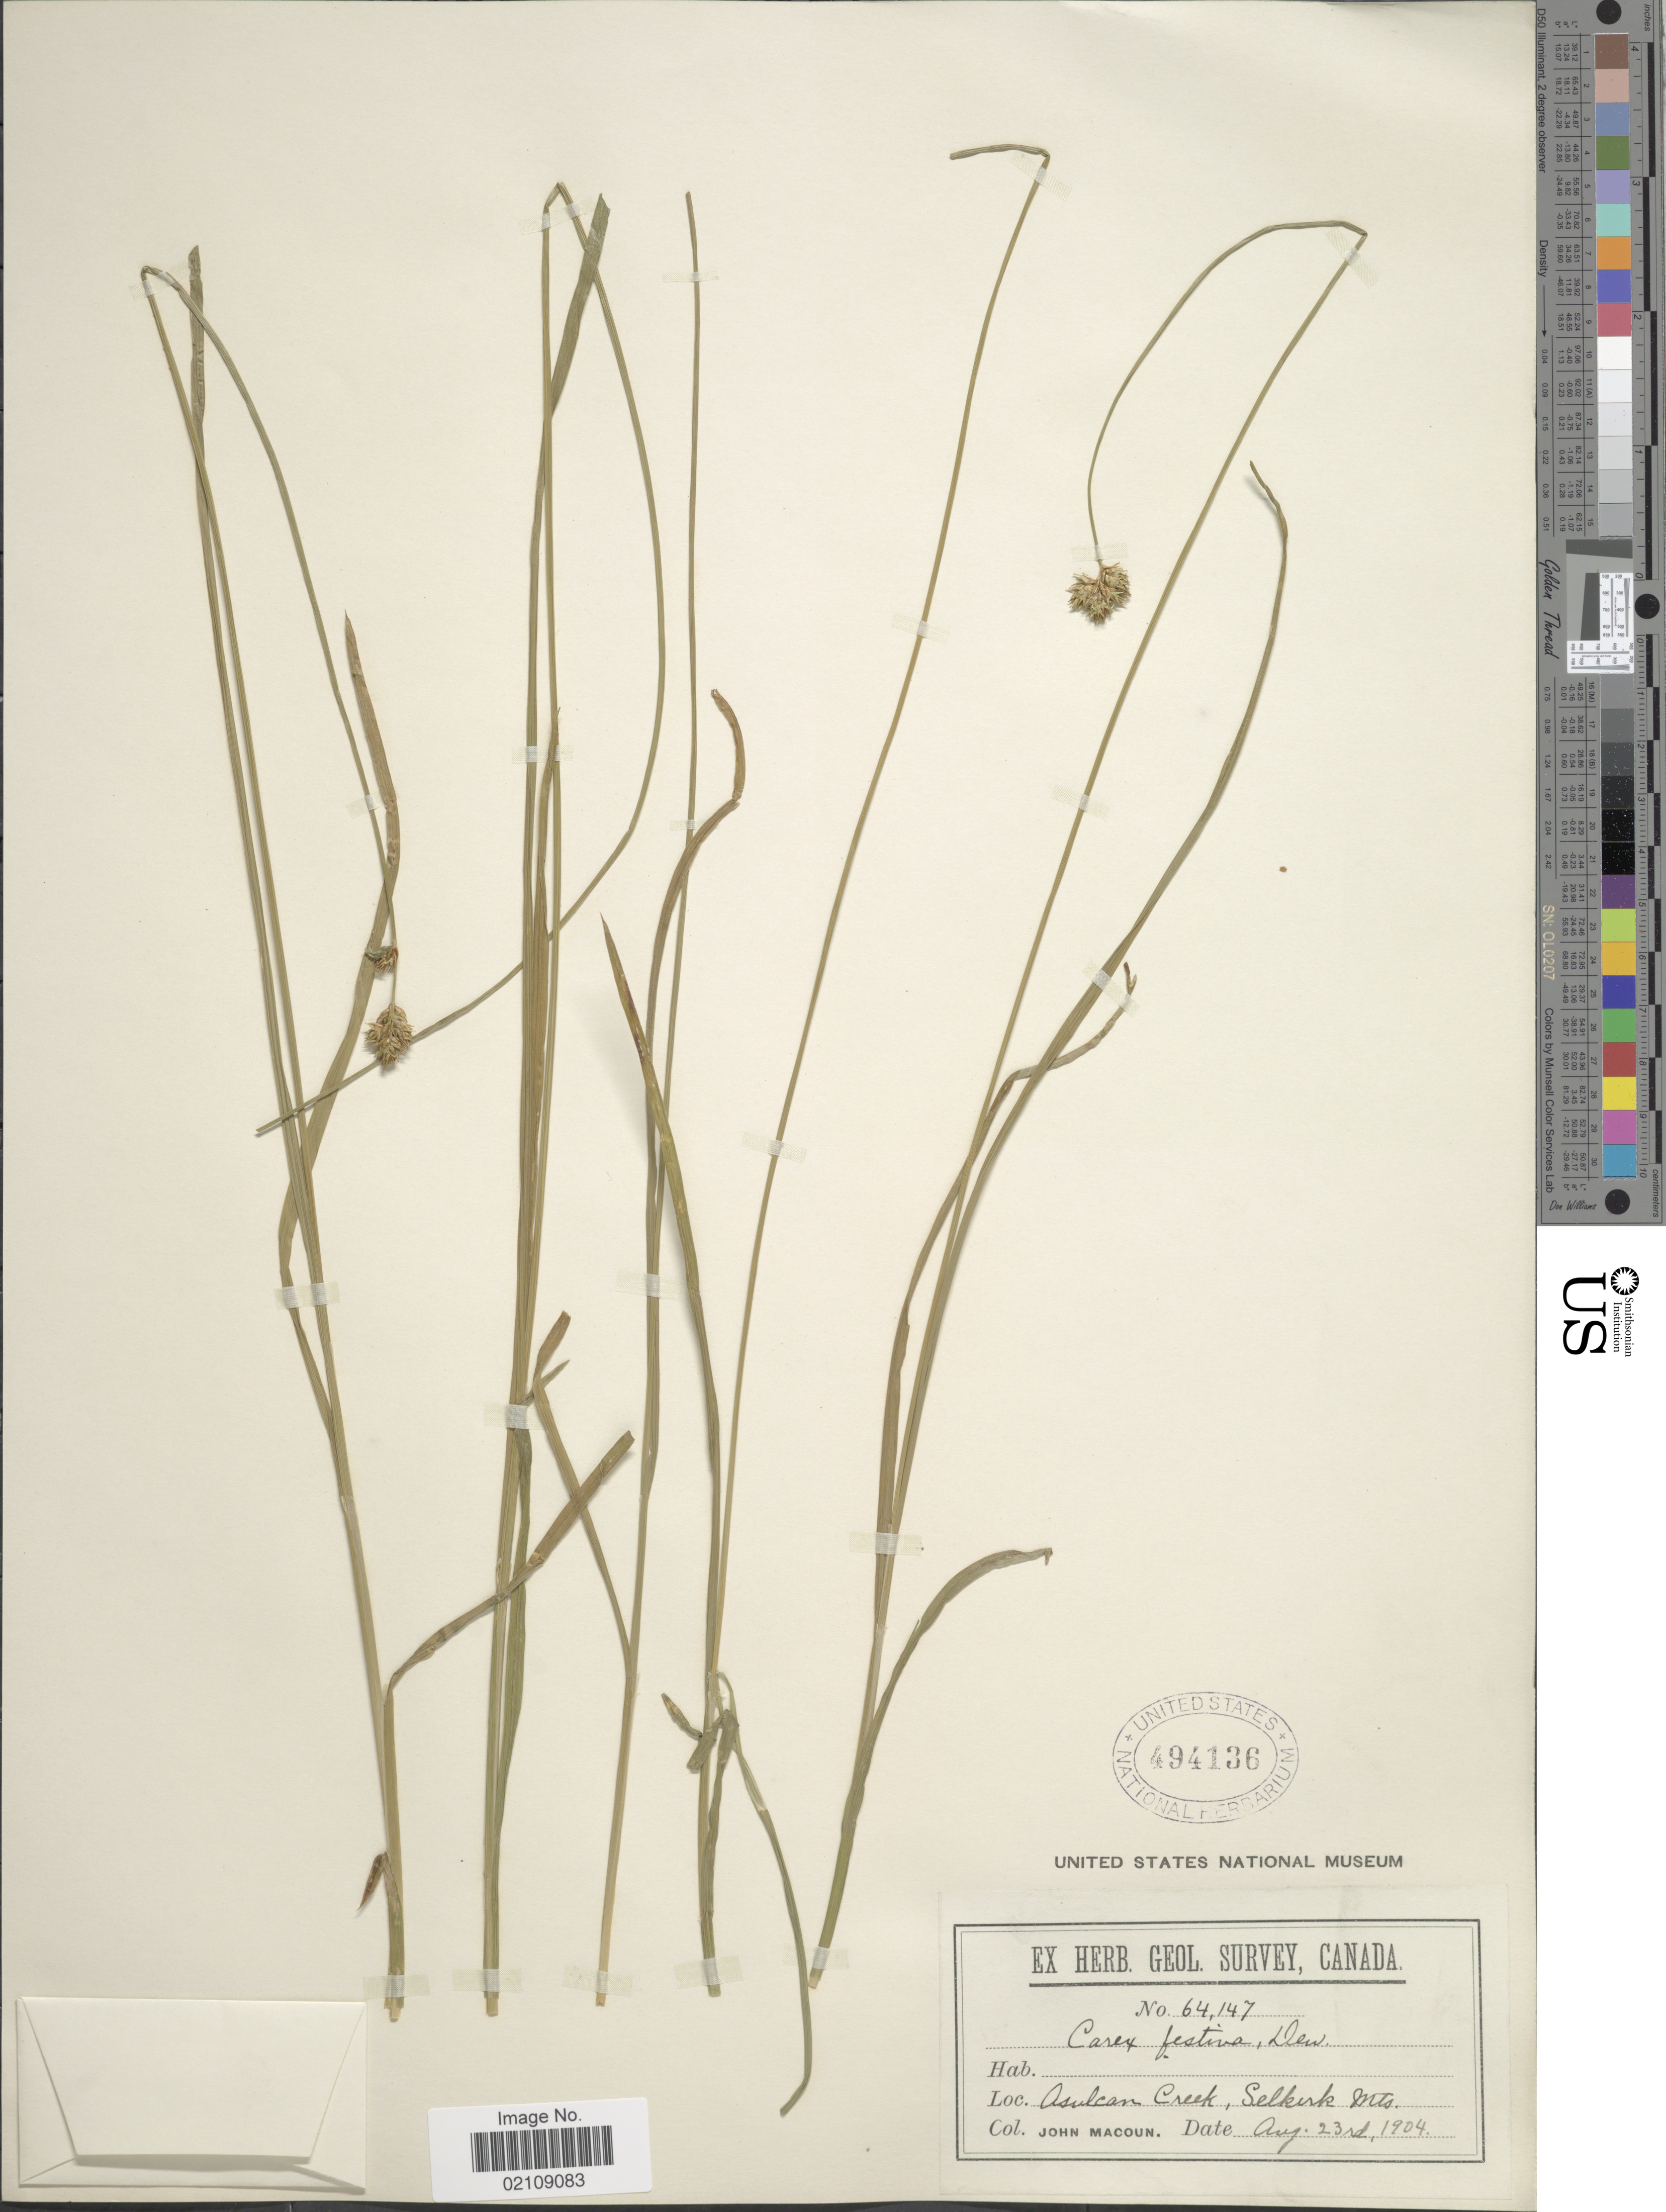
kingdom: Plantae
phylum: Tracheophyta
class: Liliopsida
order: Poales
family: Cyperaceae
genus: Carex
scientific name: Carex preslii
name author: Steud.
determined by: Mackenzie, K. K.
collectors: J. Macoun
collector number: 64147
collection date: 1904-08-23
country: Canada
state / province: British Columbia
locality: Asulcan Creek, Selkirk Mts.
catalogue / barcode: US 494136